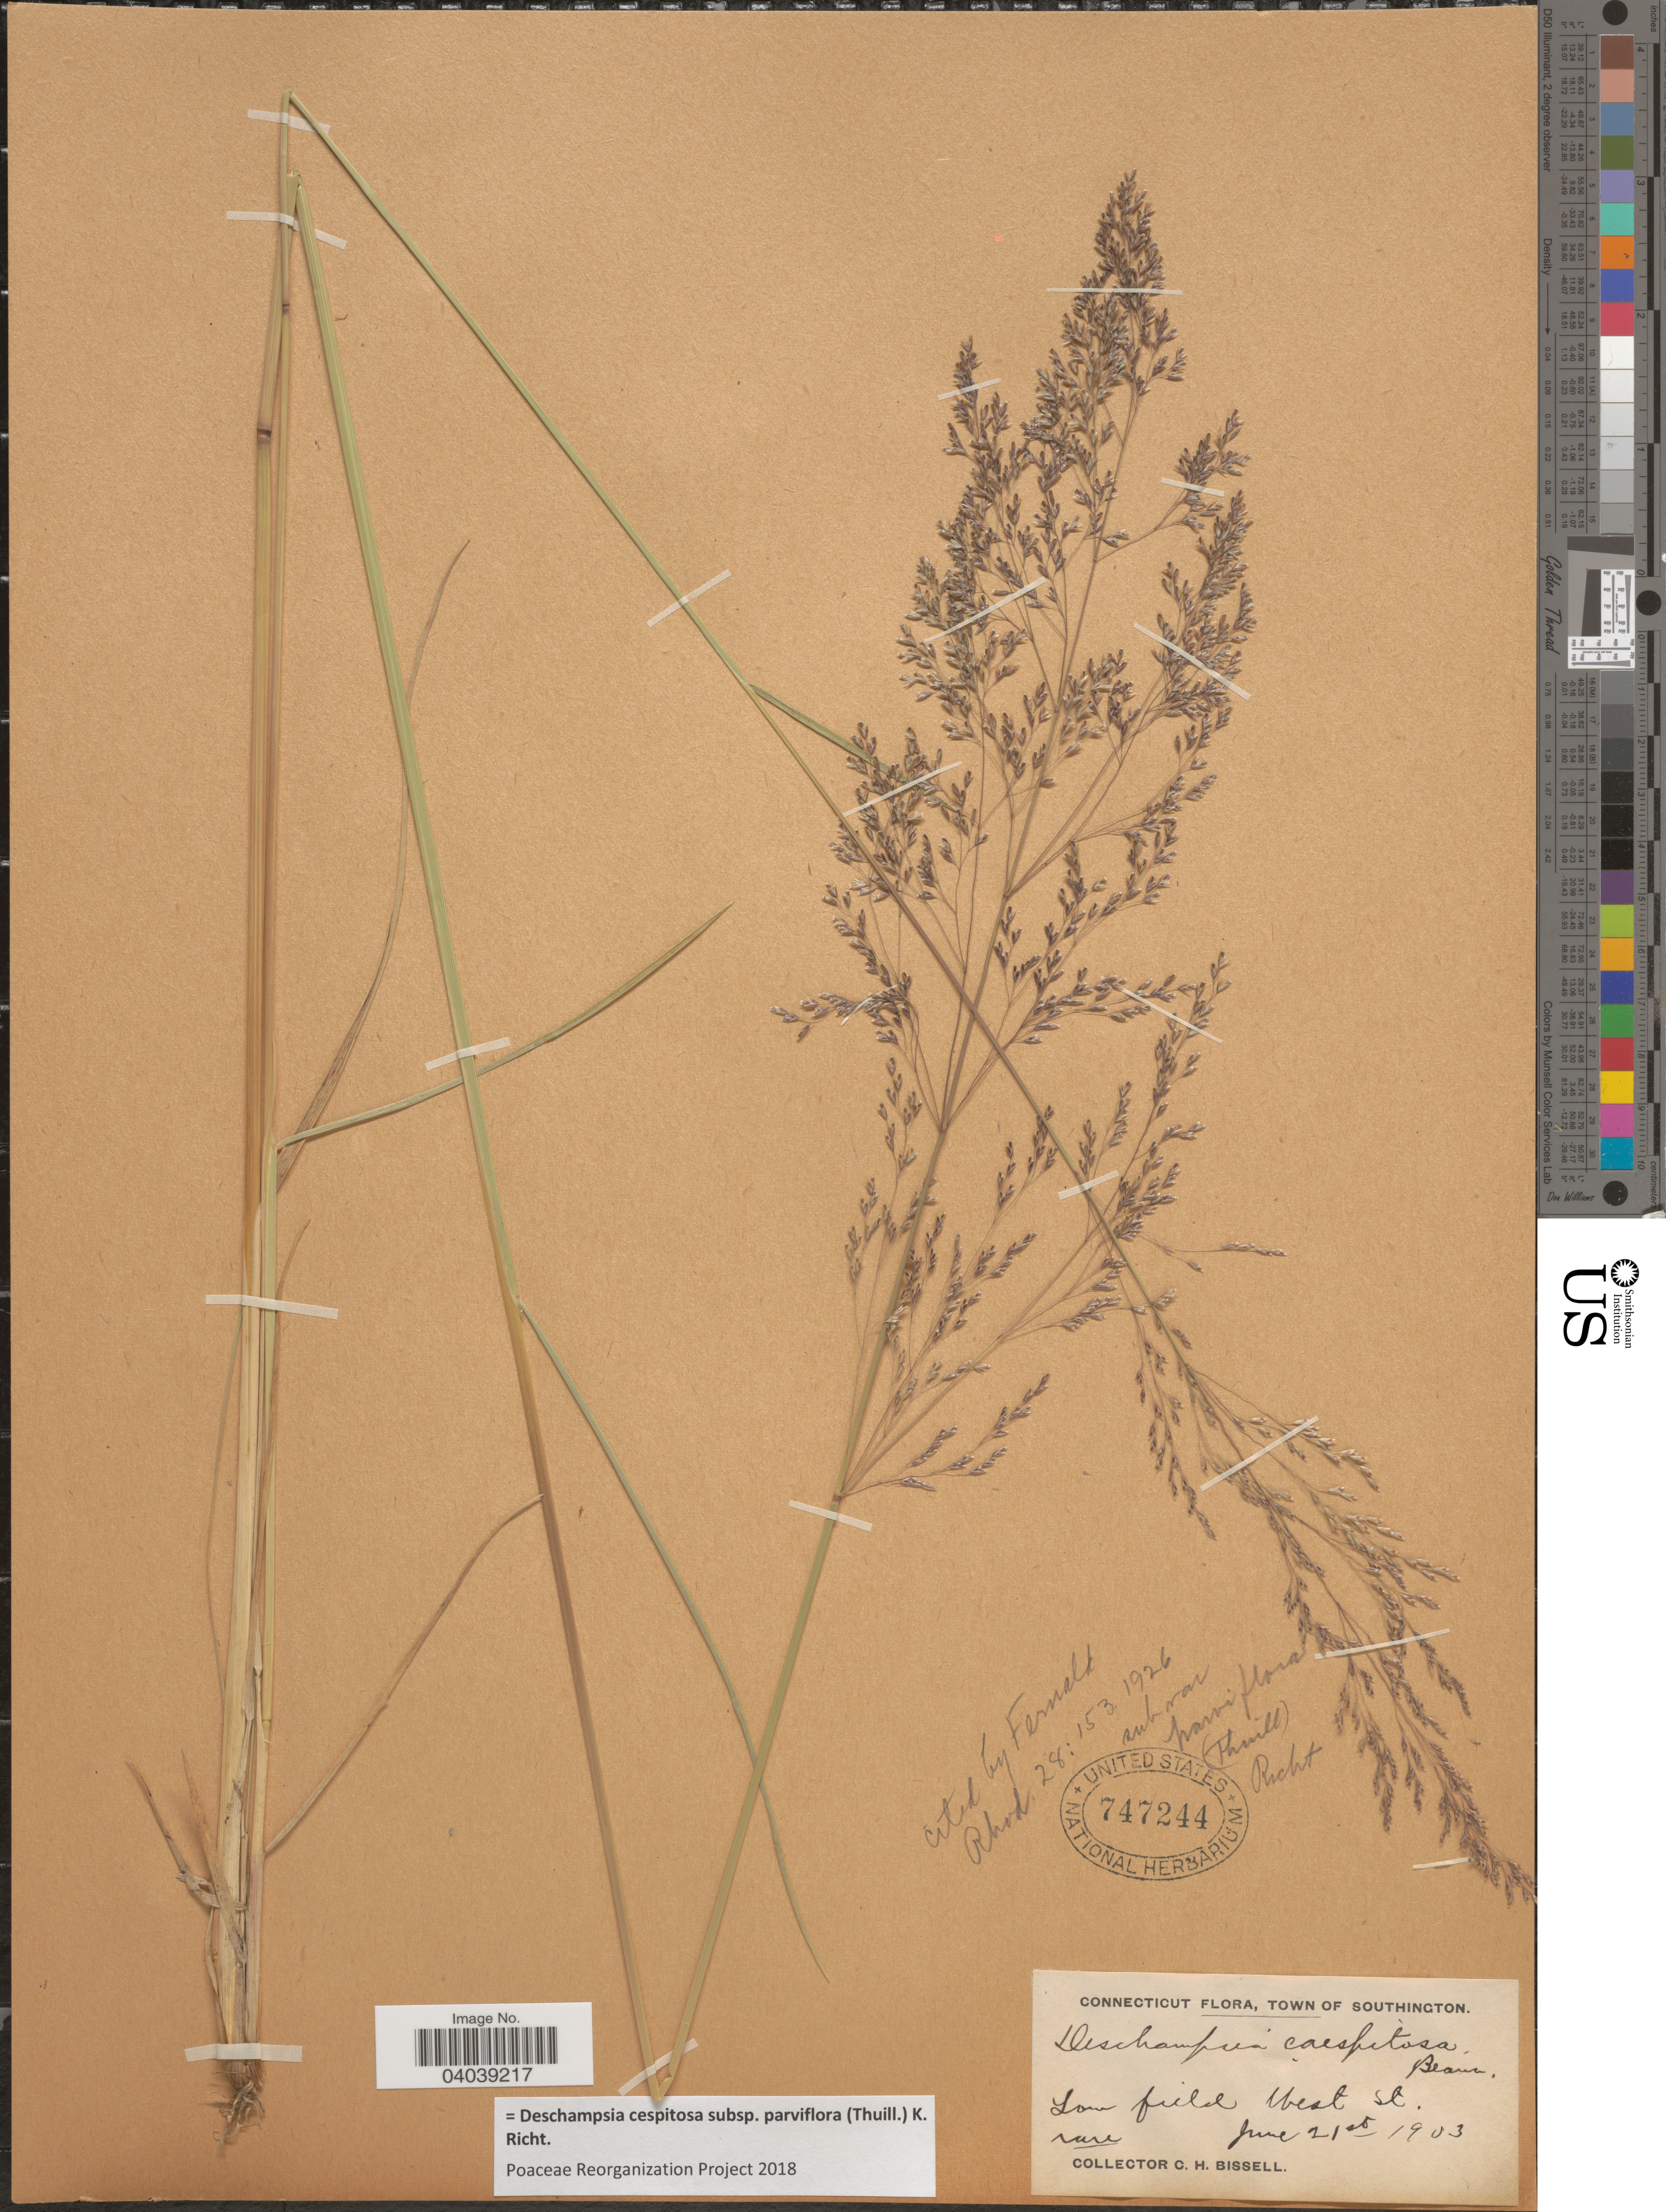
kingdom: Plantae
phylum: Tracheophyta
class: Liliopsida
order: Poales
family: Poaceae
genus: Deschampsia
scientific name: Deschampsia cespitosa subsp. parviflora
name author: (Thuill.) K. Richt.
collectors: C. Bissell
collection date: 1903-06-21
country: United States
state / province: Connecticut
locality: Town of Southington. West St.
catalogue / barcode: US 747244